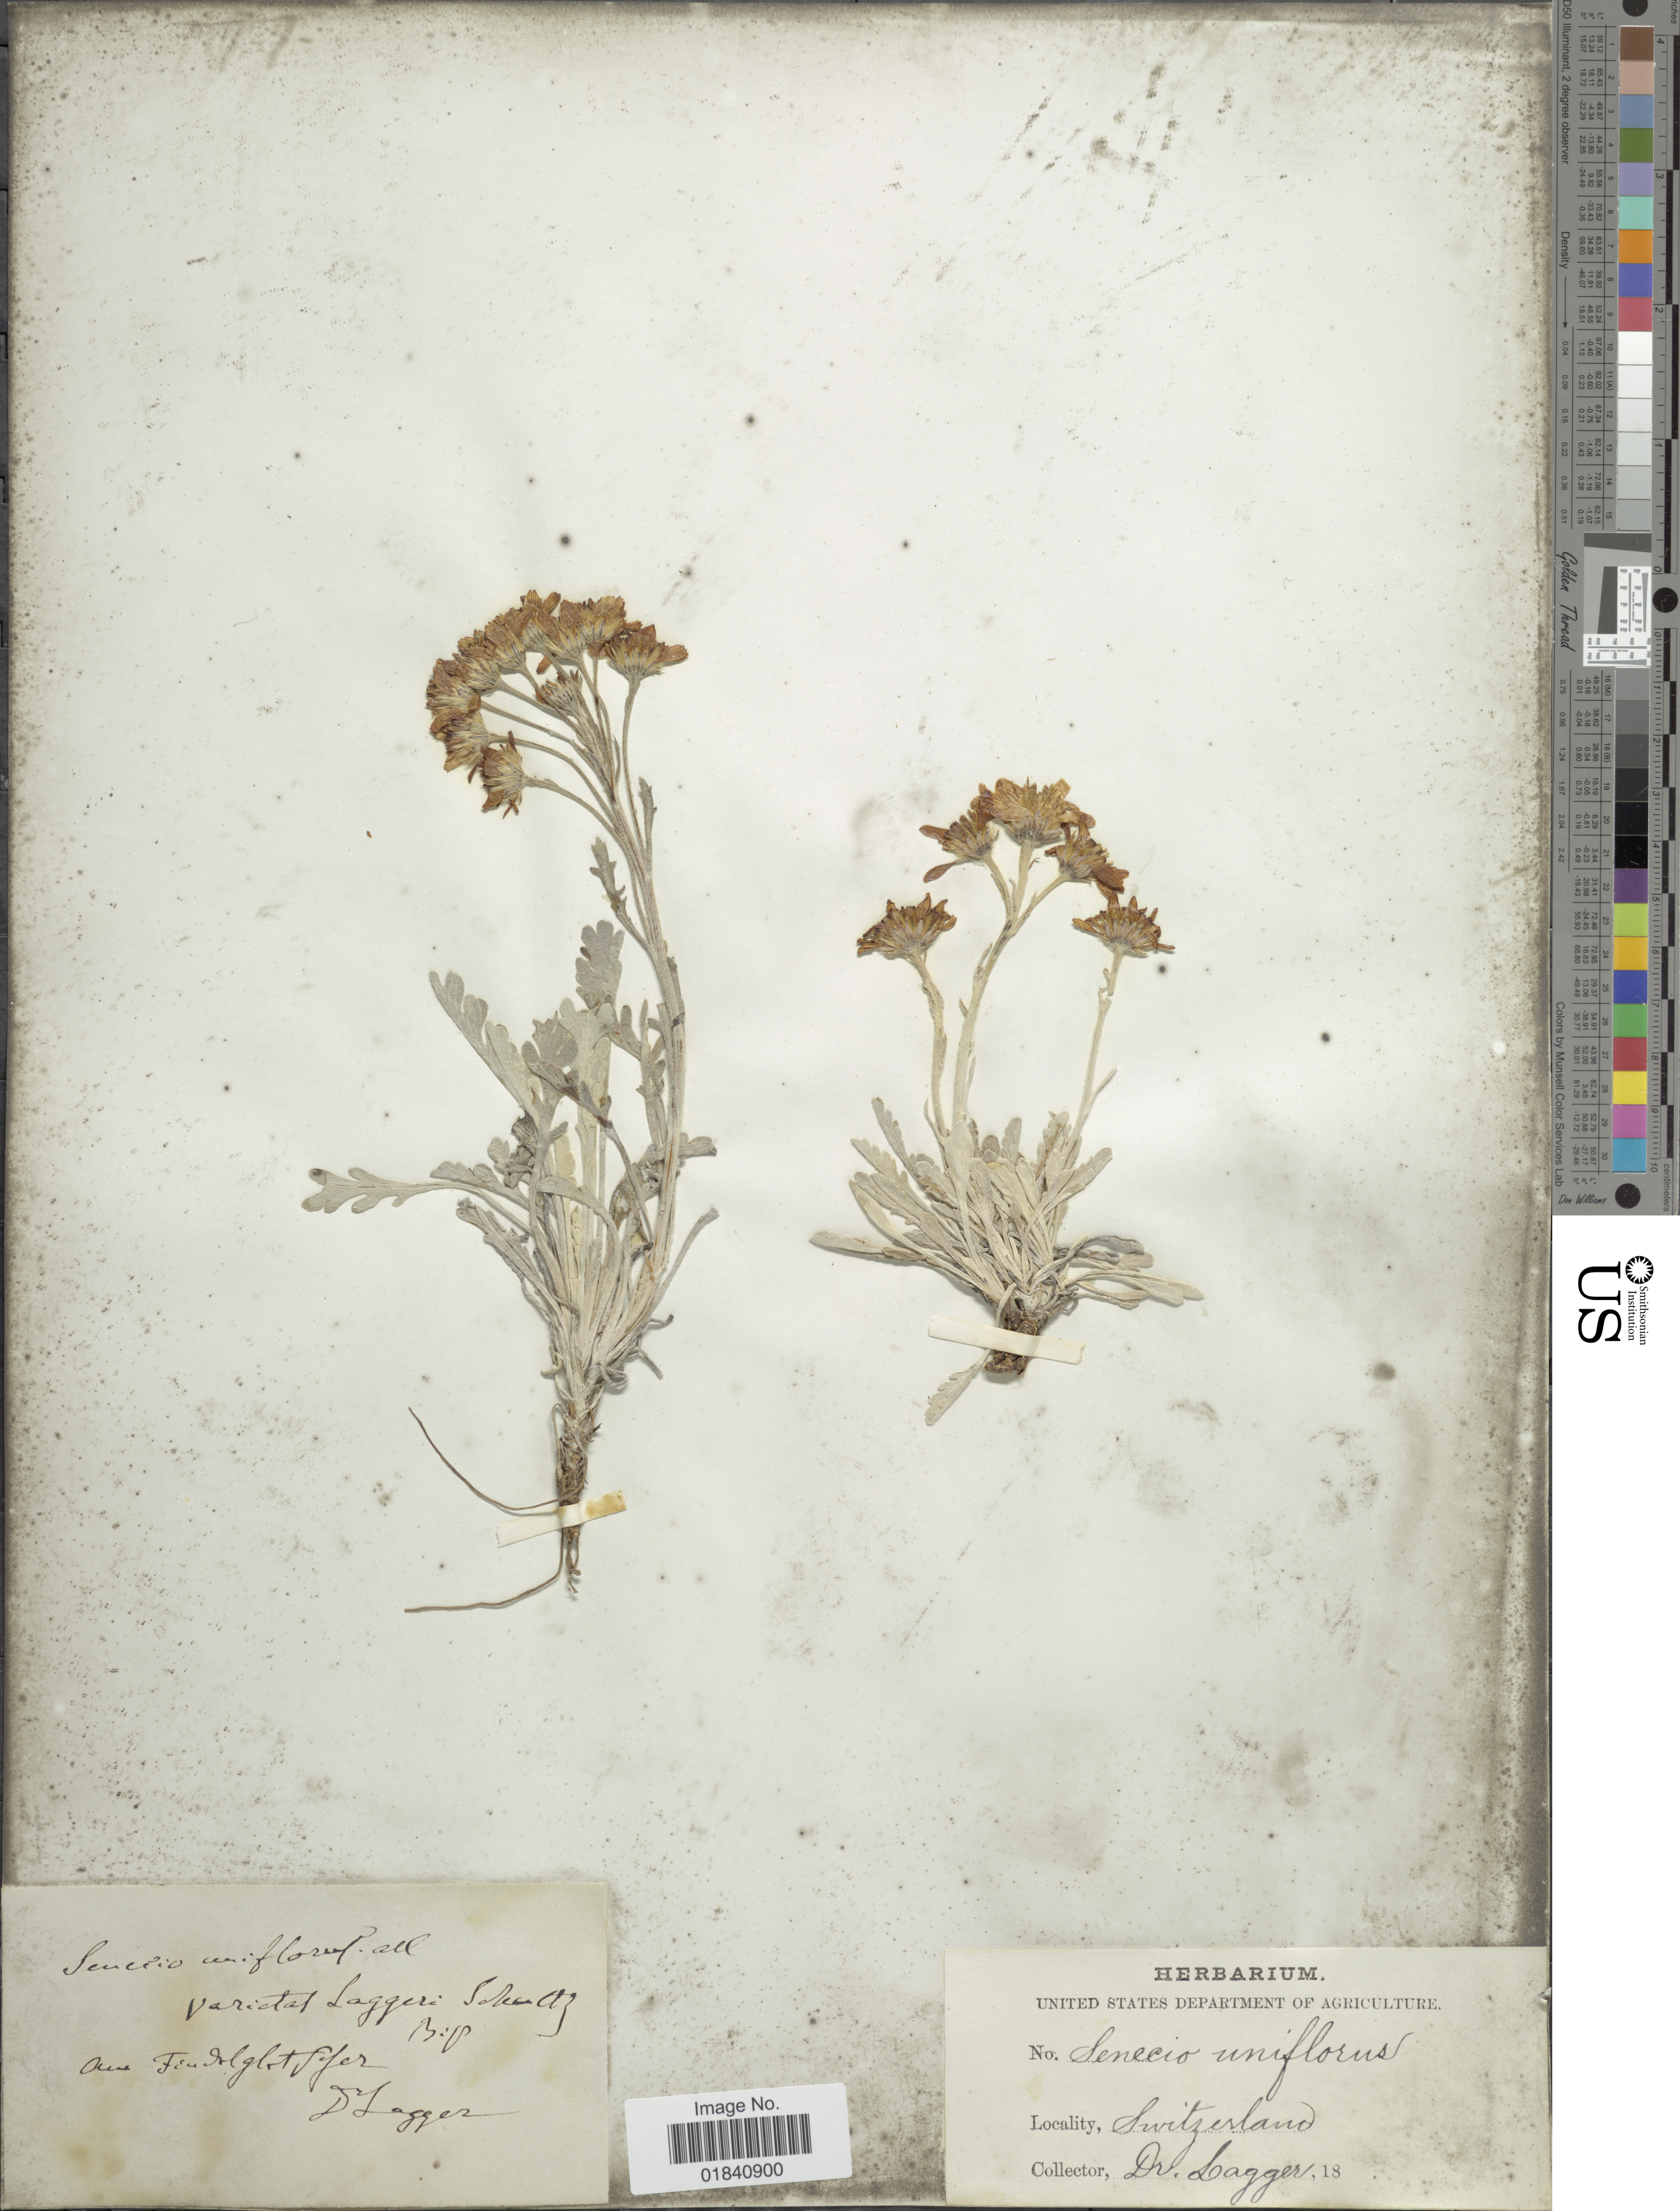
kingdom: Plantae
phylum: Tracheophyta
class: Magnoliopsida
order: Asterales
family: Asteraceae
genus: Jacobaea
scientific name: Jacobaea uniflora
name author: (All.) Veldkamp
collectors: F. J. Lagger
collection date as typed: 18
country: Switzerland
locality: Auf Findelgletscher